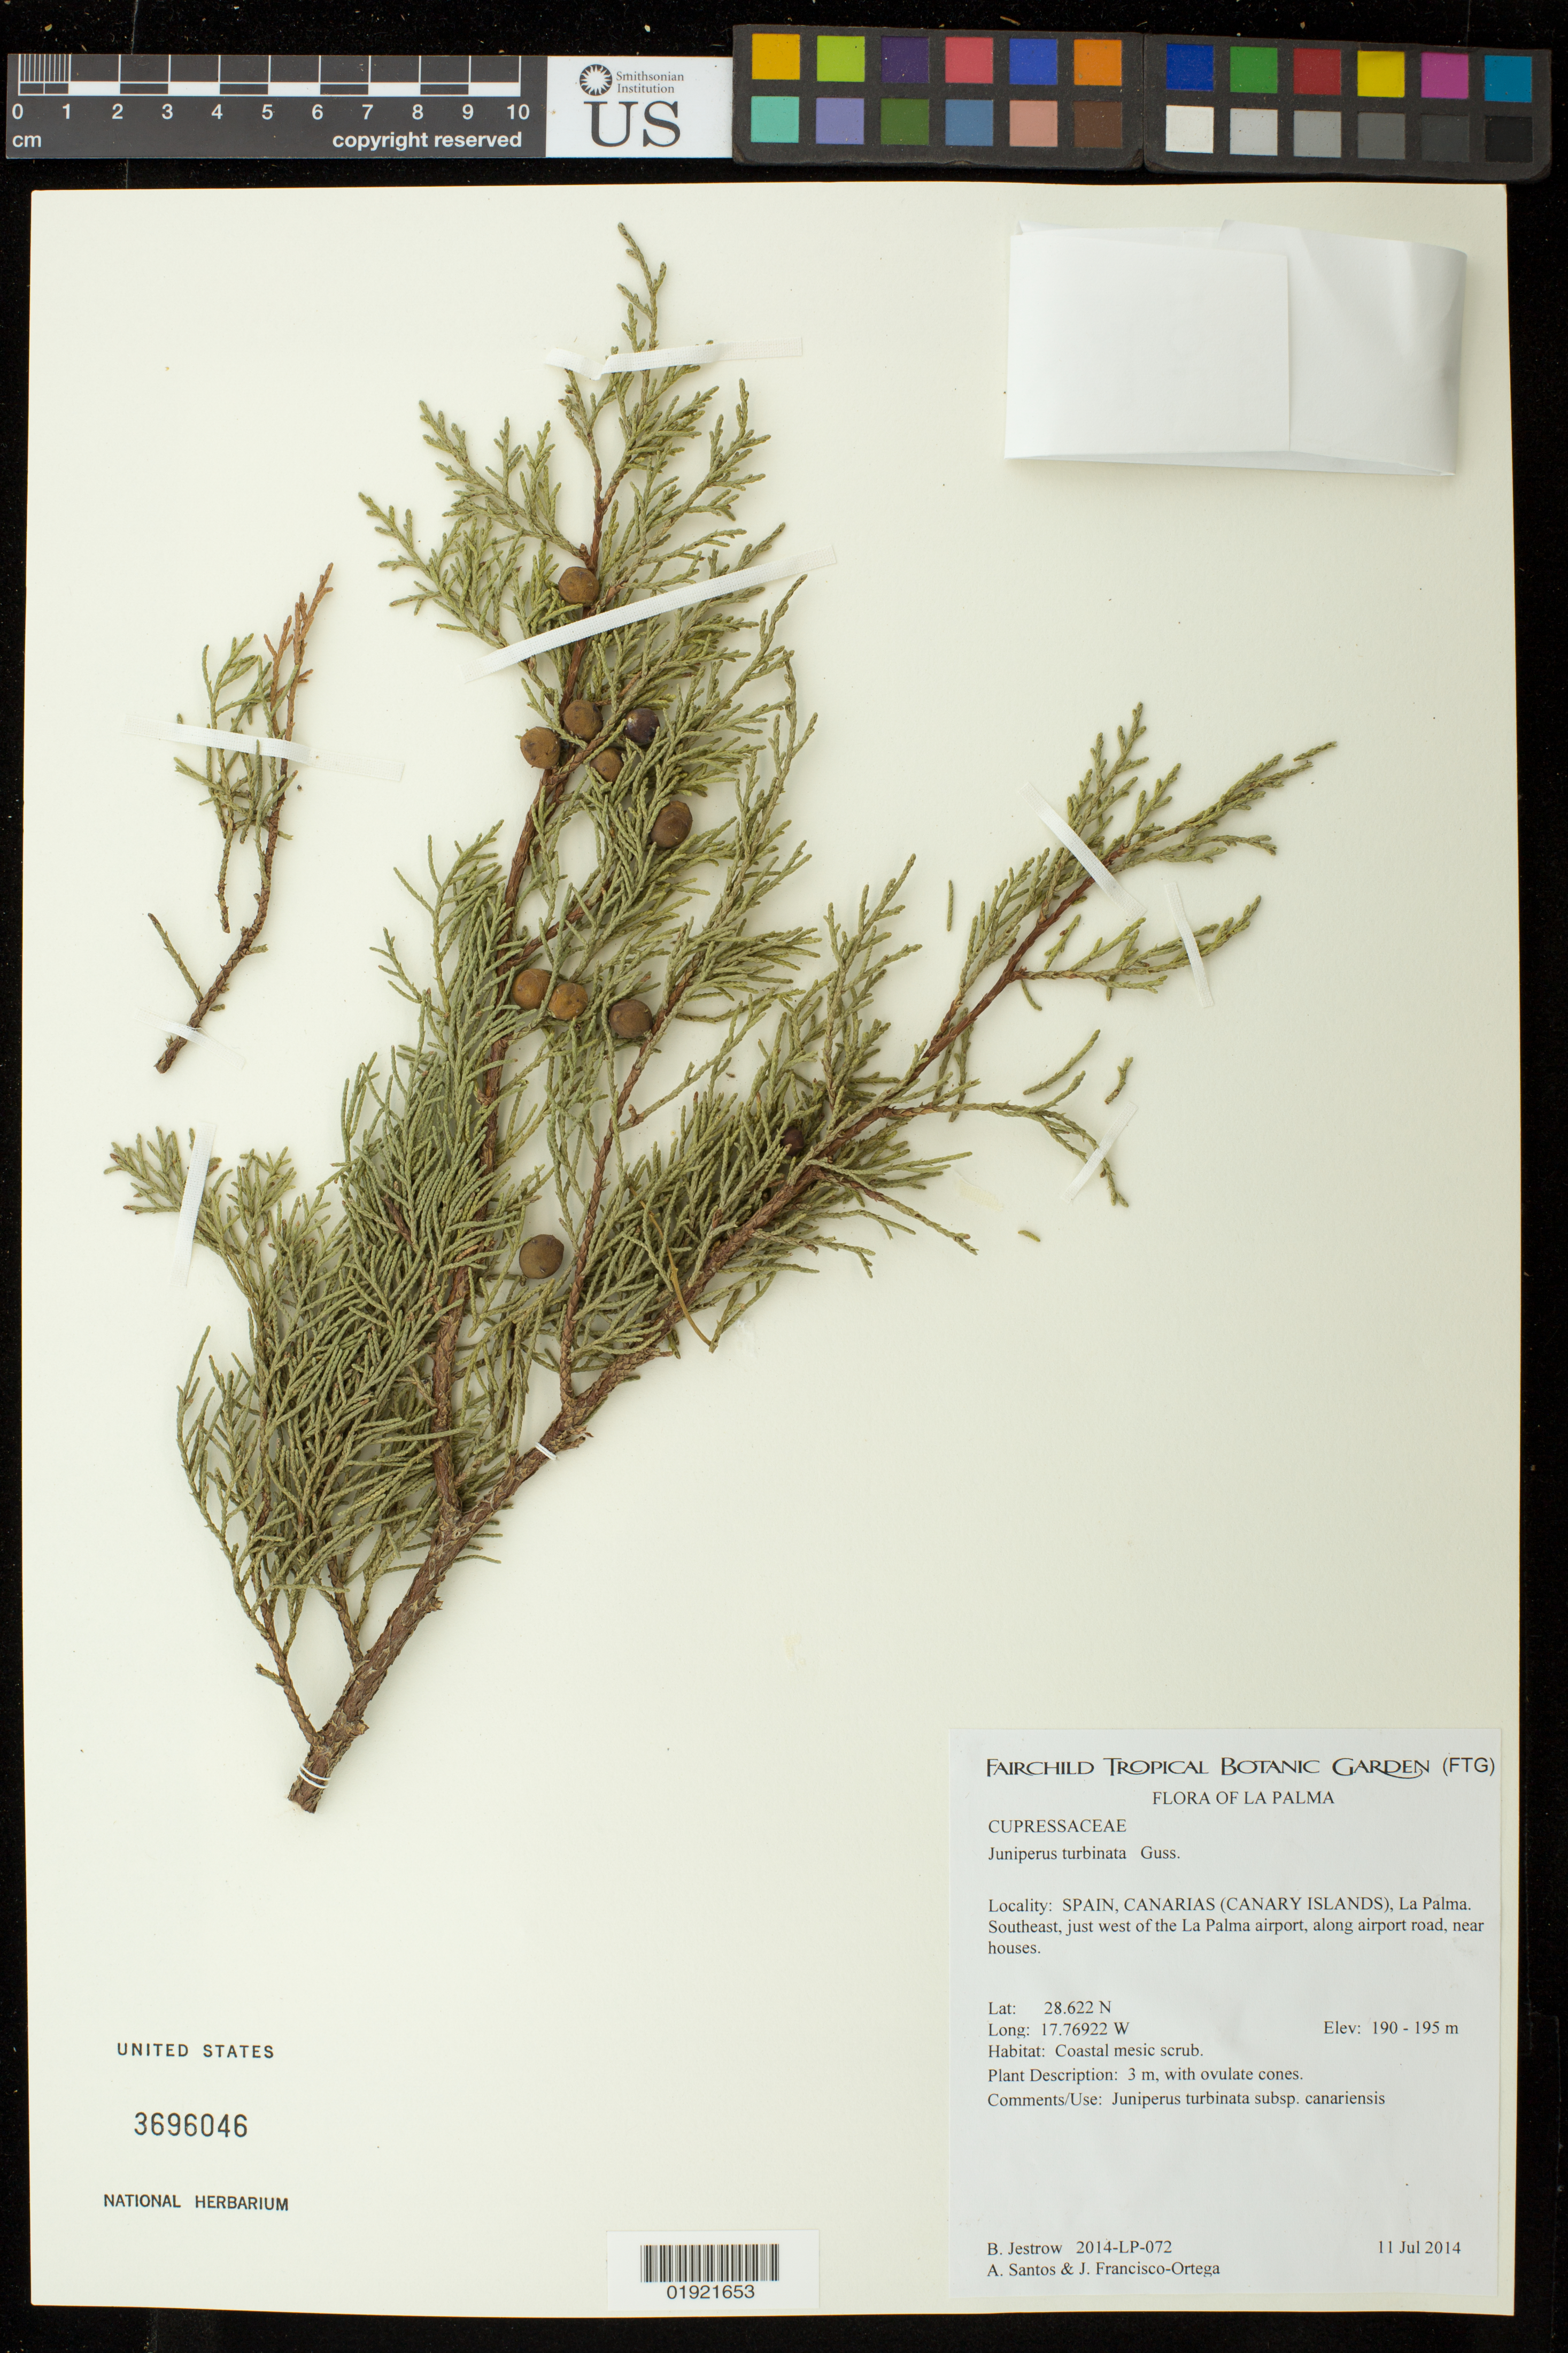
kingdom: Plantae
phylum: Tracheophyta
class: Pinopsida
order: Pinales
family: Cupressaceae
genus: Juniperus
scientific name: Juniperus turbinata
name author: Gussone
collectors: B. Jestrow, A. Santos & J. Francisco-Ortega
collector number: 2014-LP-072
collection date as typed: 11 Jul 2014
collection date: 2014-07-11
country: Spain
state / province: Canarias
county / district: Santa Cruz de Tenerife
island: La Palma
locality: La Palma. Southeast, just west of the La Palma airport, along airport road, near houses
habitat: Coastal mesic scrub.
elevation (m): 190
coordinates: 28.622 N, 17.76922 W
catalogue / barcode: US 3696046